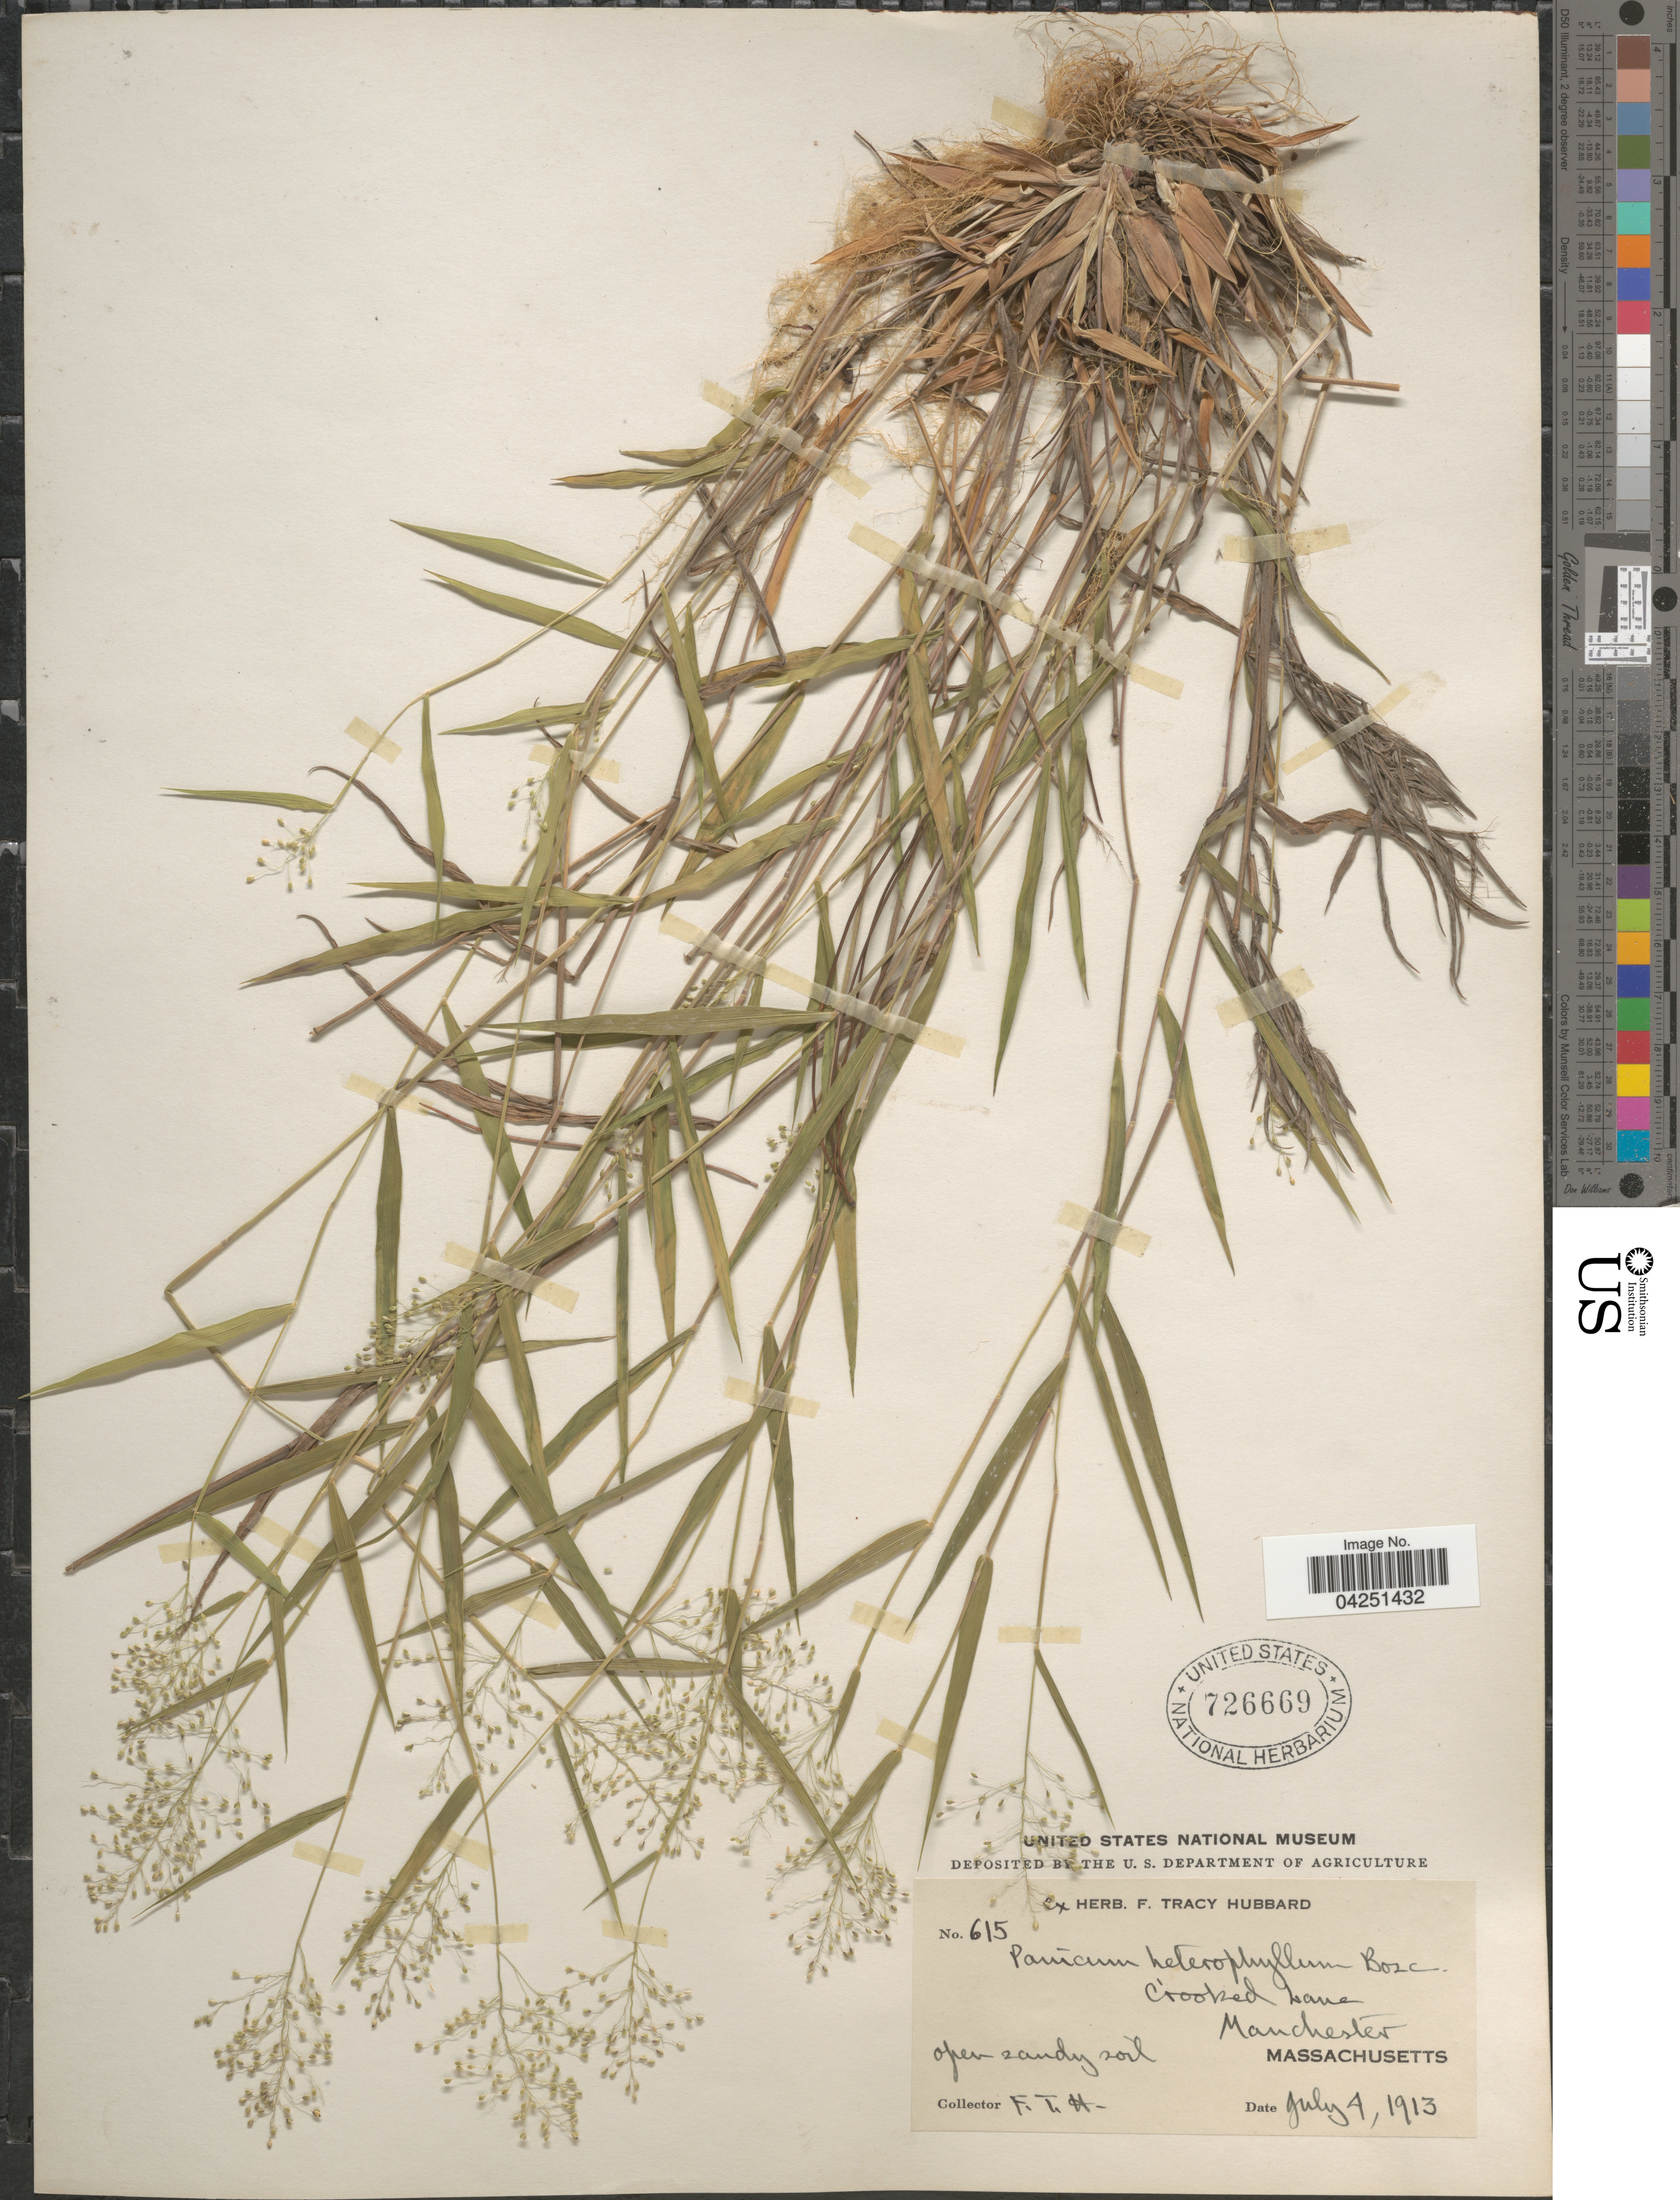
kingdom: Plantae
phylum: Tracheophyta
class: Liliopsida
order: Poales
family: Poaceae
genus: Dichanthelium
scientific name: Dichanthelium acuminatum var. acuminatum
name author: (Sw.) Gould & C.A. Clark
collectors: F. T. Hubbard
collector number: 615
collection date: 1913-07-04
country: United States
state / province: Massachusetts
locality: Crooked Lane. Manchester. Open sandy soil.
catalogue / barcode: US 726669